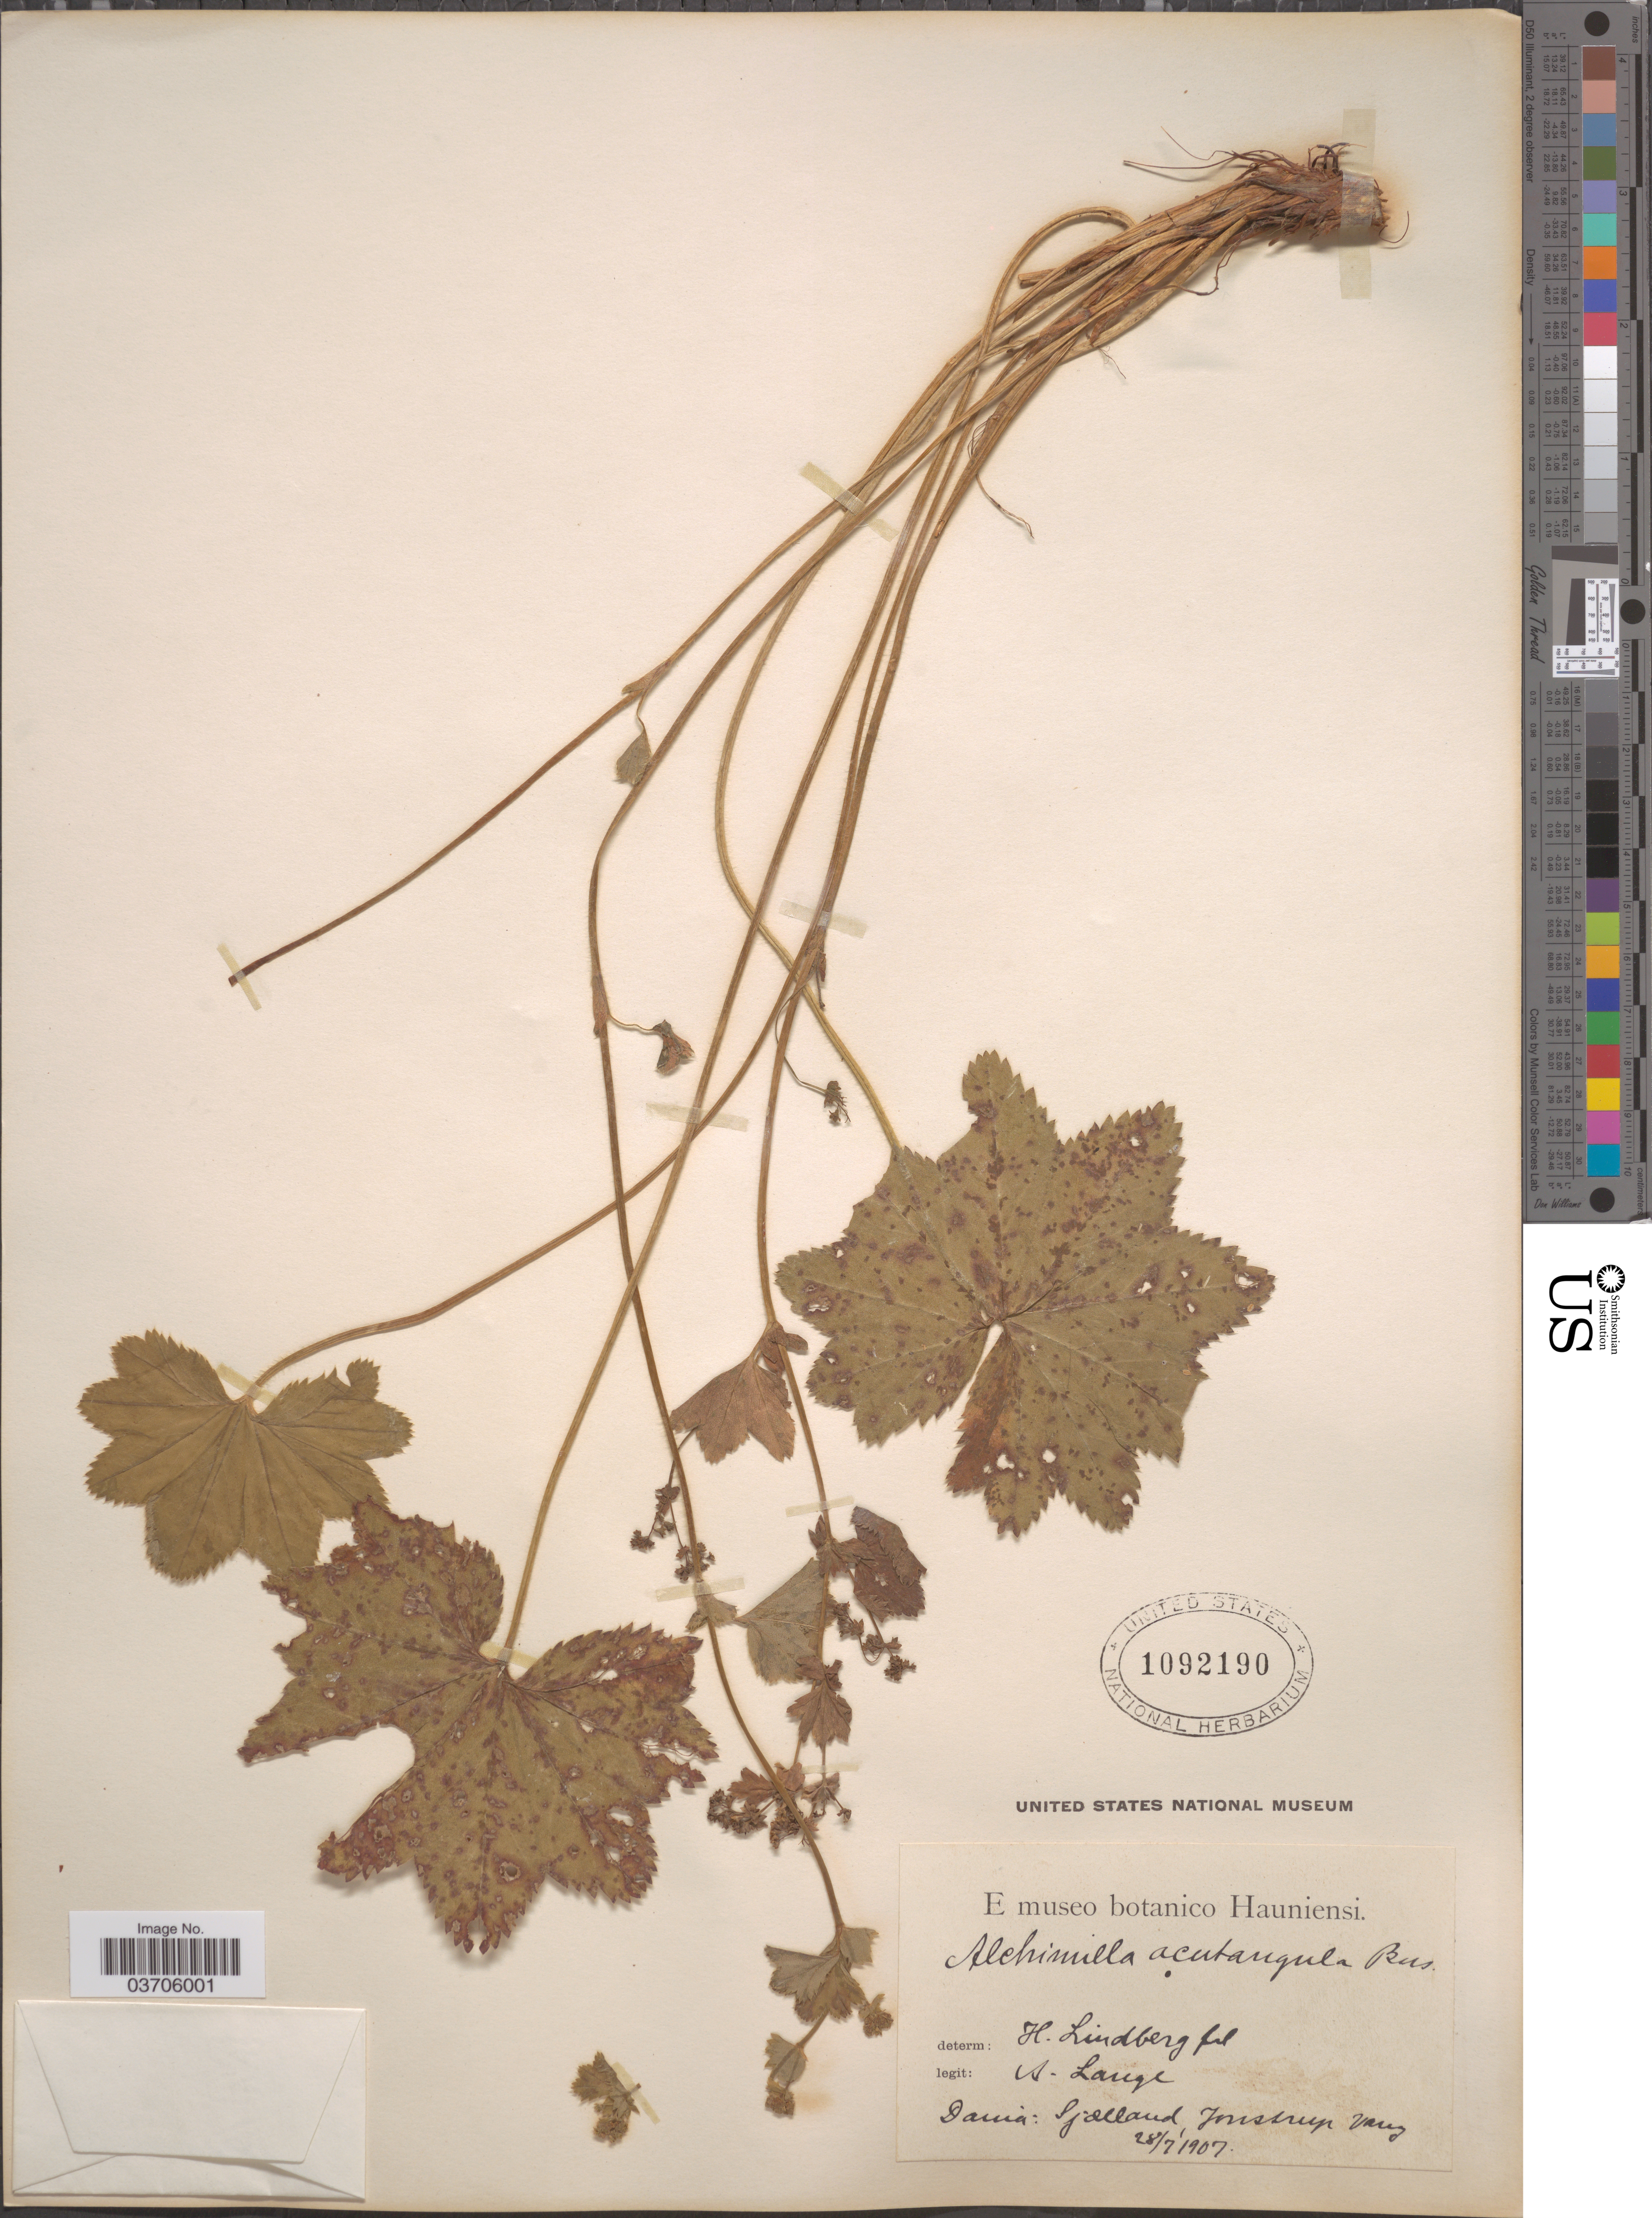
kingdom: Plantae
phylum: Tracheophyta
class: Magnoliopsida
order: Rosales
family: Rosaceae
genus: Alchemilla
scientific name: Alchemilla acutangula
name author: Buser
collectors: A. E. Lange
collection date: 1907-07-28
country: Denmark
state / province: Sjæland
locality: Dania: Sjælland, Jonstrup Vang.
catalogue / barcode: US 1092190